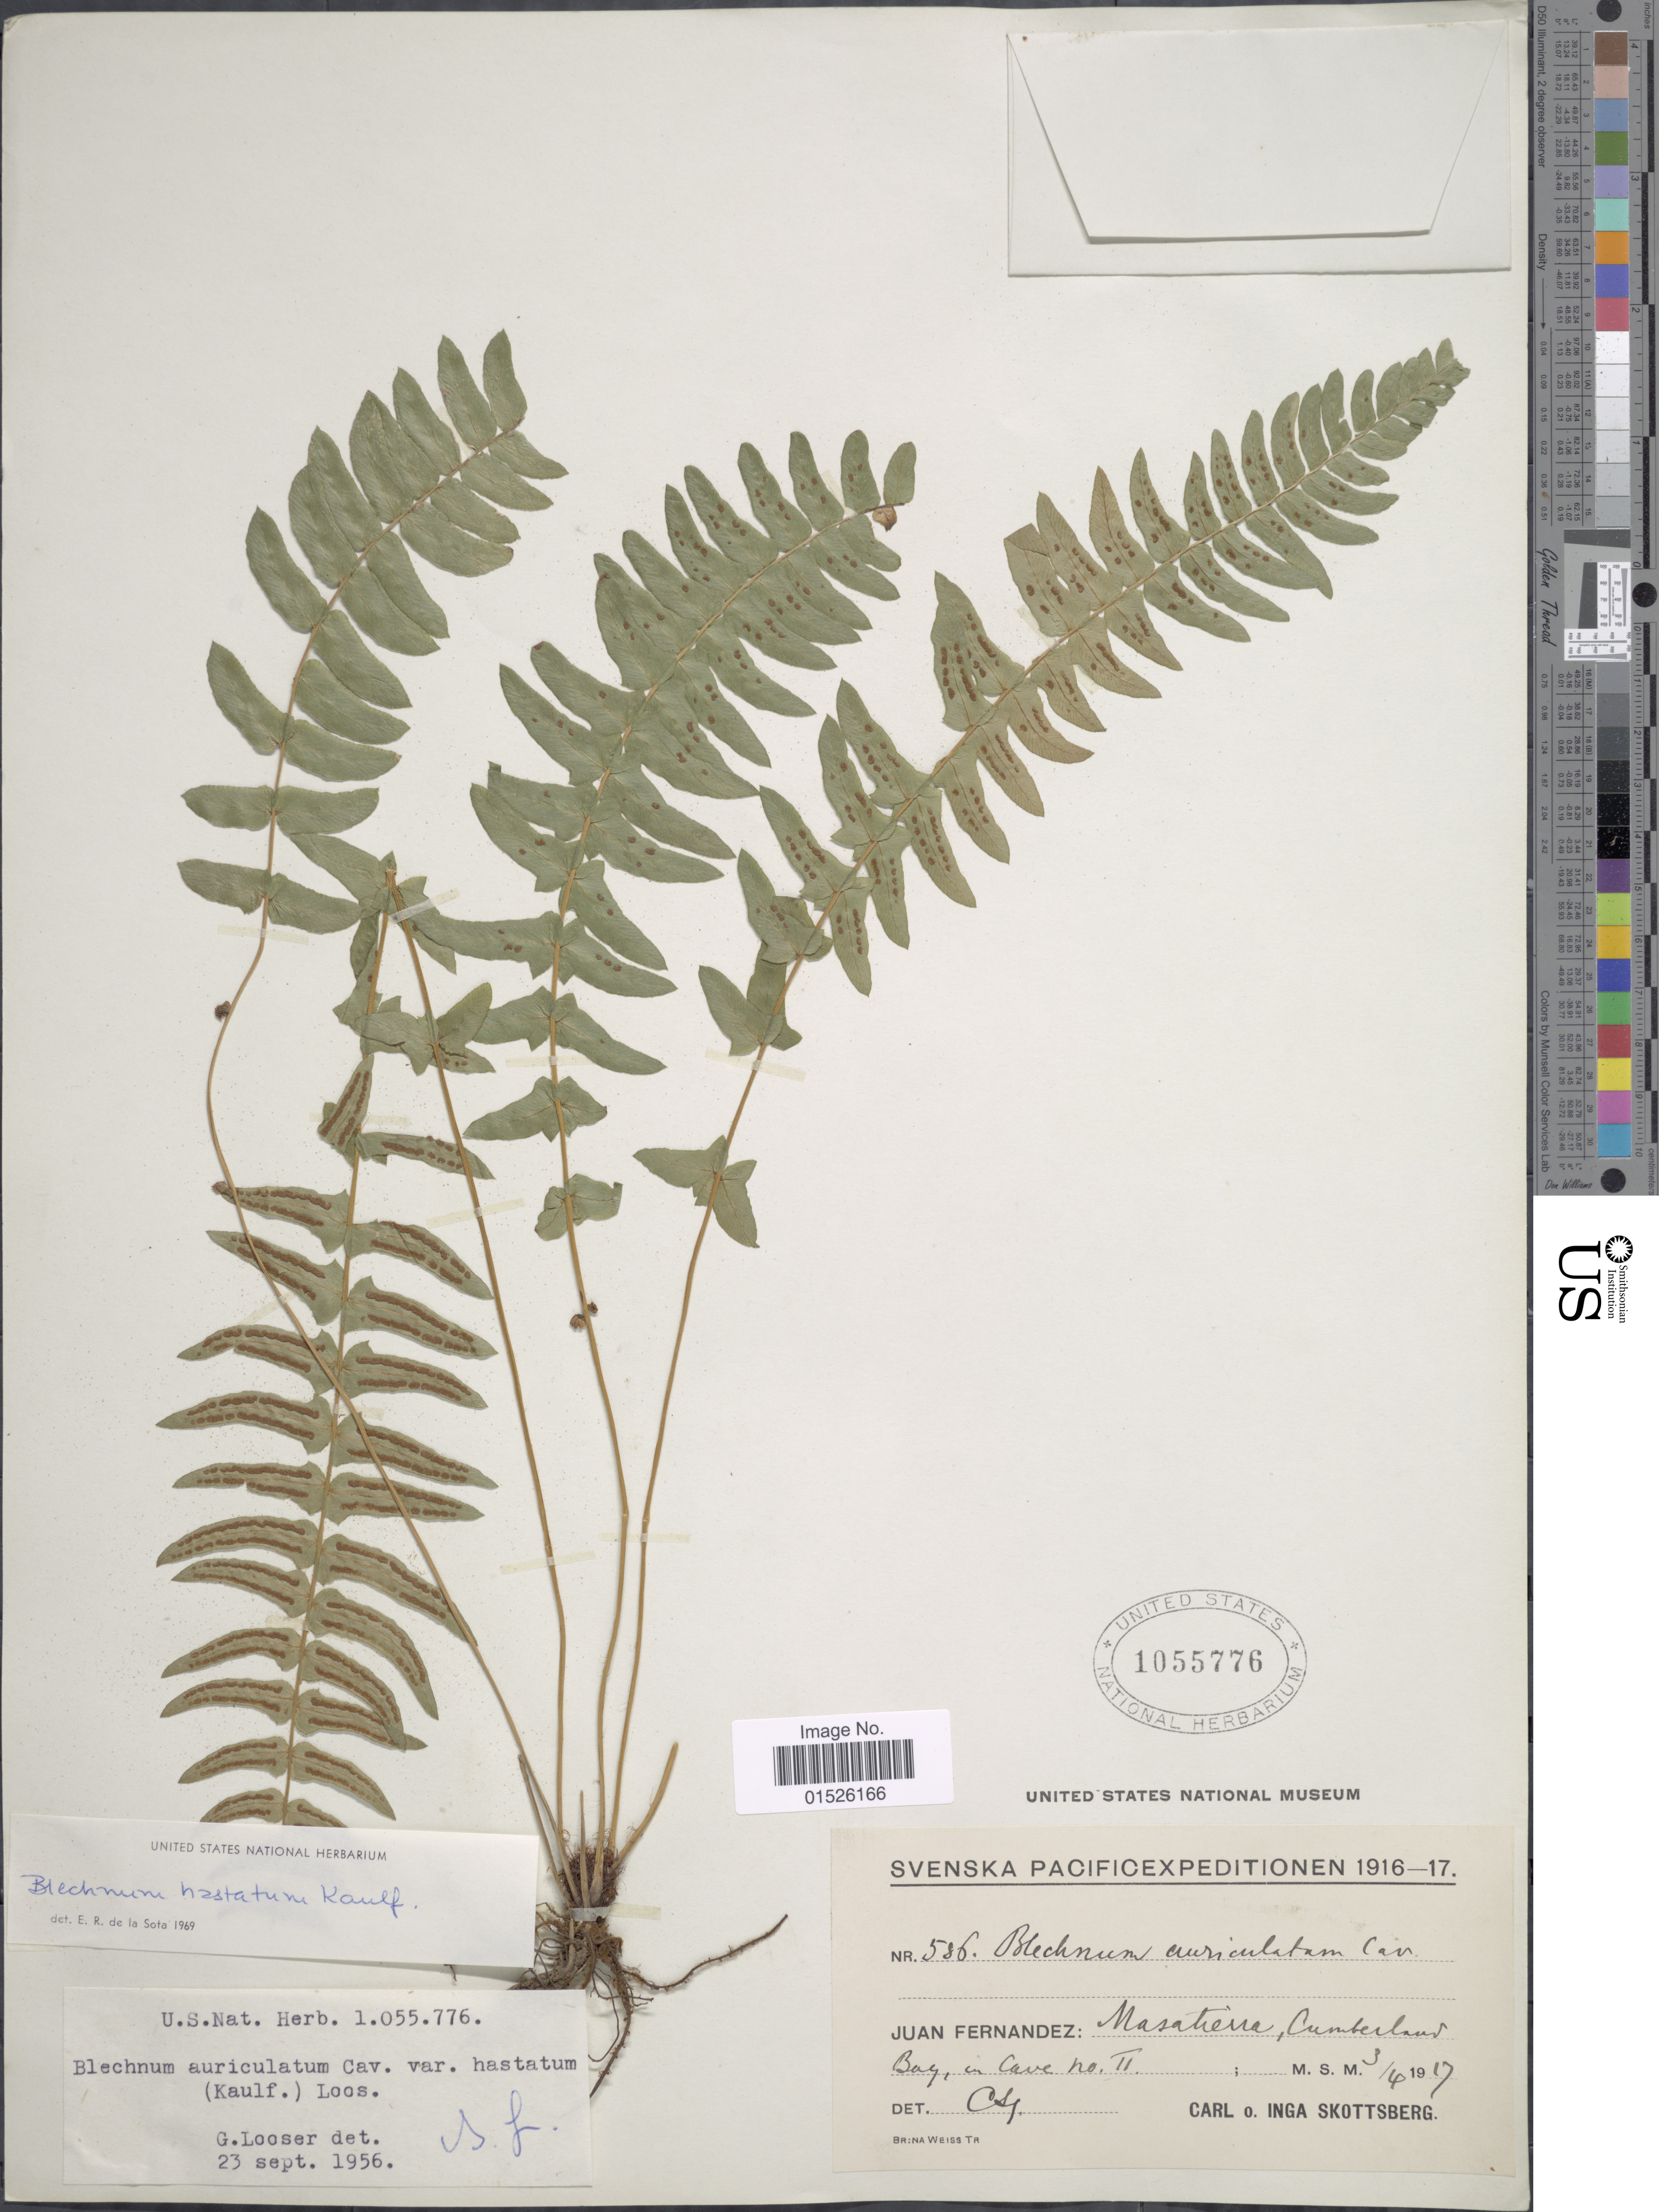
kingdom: Plantae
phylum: Tracheophyta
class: Polypodiopsida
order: Polypodiales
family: Blechnaceae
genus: Blechnum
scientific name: Blechnum hastatum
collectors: C. Skottsberg & I. Skottsberg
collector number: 586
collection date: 1917-04-03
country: Chile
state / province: Valparaíso (V)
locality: Juan Fernandez: Masatierra, Cumberland Bay, in Cave no II.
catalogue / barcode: US 1055776